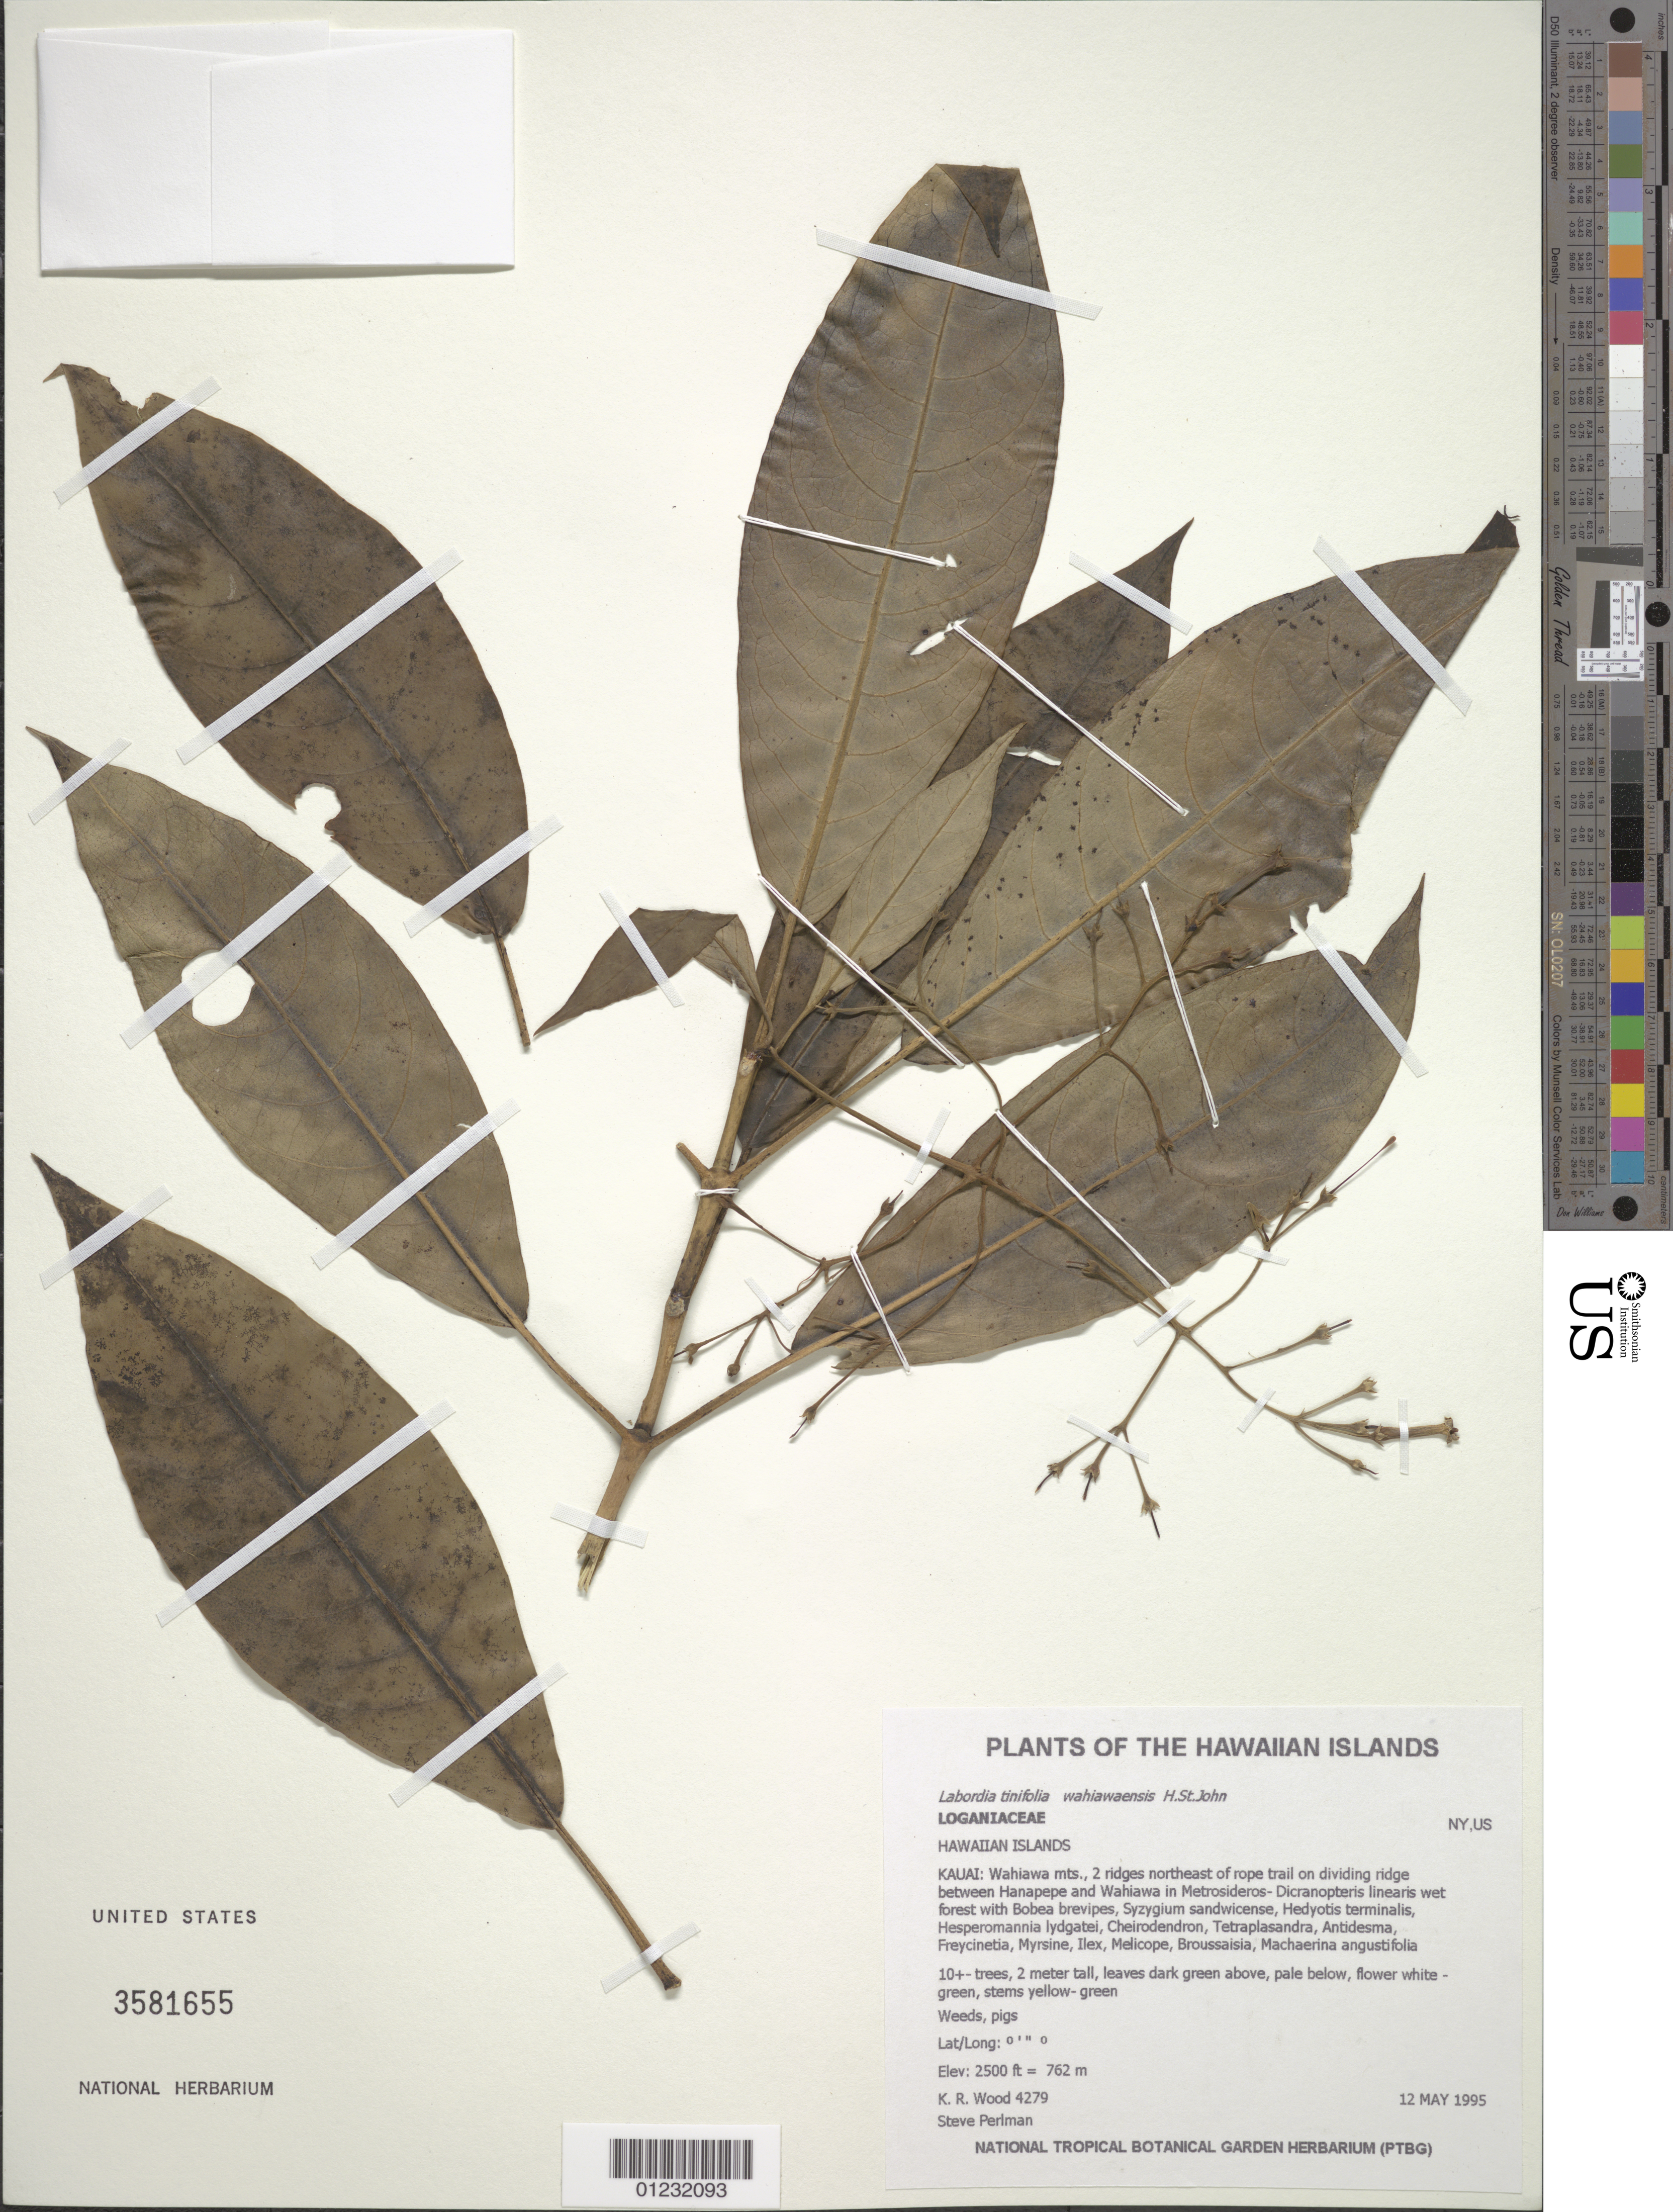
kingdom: Plantae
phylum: Tracheophyta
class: Magnoliopsida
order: Gentianales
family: Loganiaceae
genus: Geniostoma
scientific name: Geniostoma tinifolium var. wahiawaense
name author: (H. St. John) Byng & Christenh.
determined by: Wagner, W. L., (BOT), Smithsonian Institution - National Museum of Natural History (UNITED STATES)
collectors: K. R. Wood & S. P. Perlman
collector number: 4279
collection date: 1995-05-12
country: United States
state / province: Hawaii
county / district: Kauai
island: Kaua'i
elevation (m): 762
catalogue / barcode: US 3581655